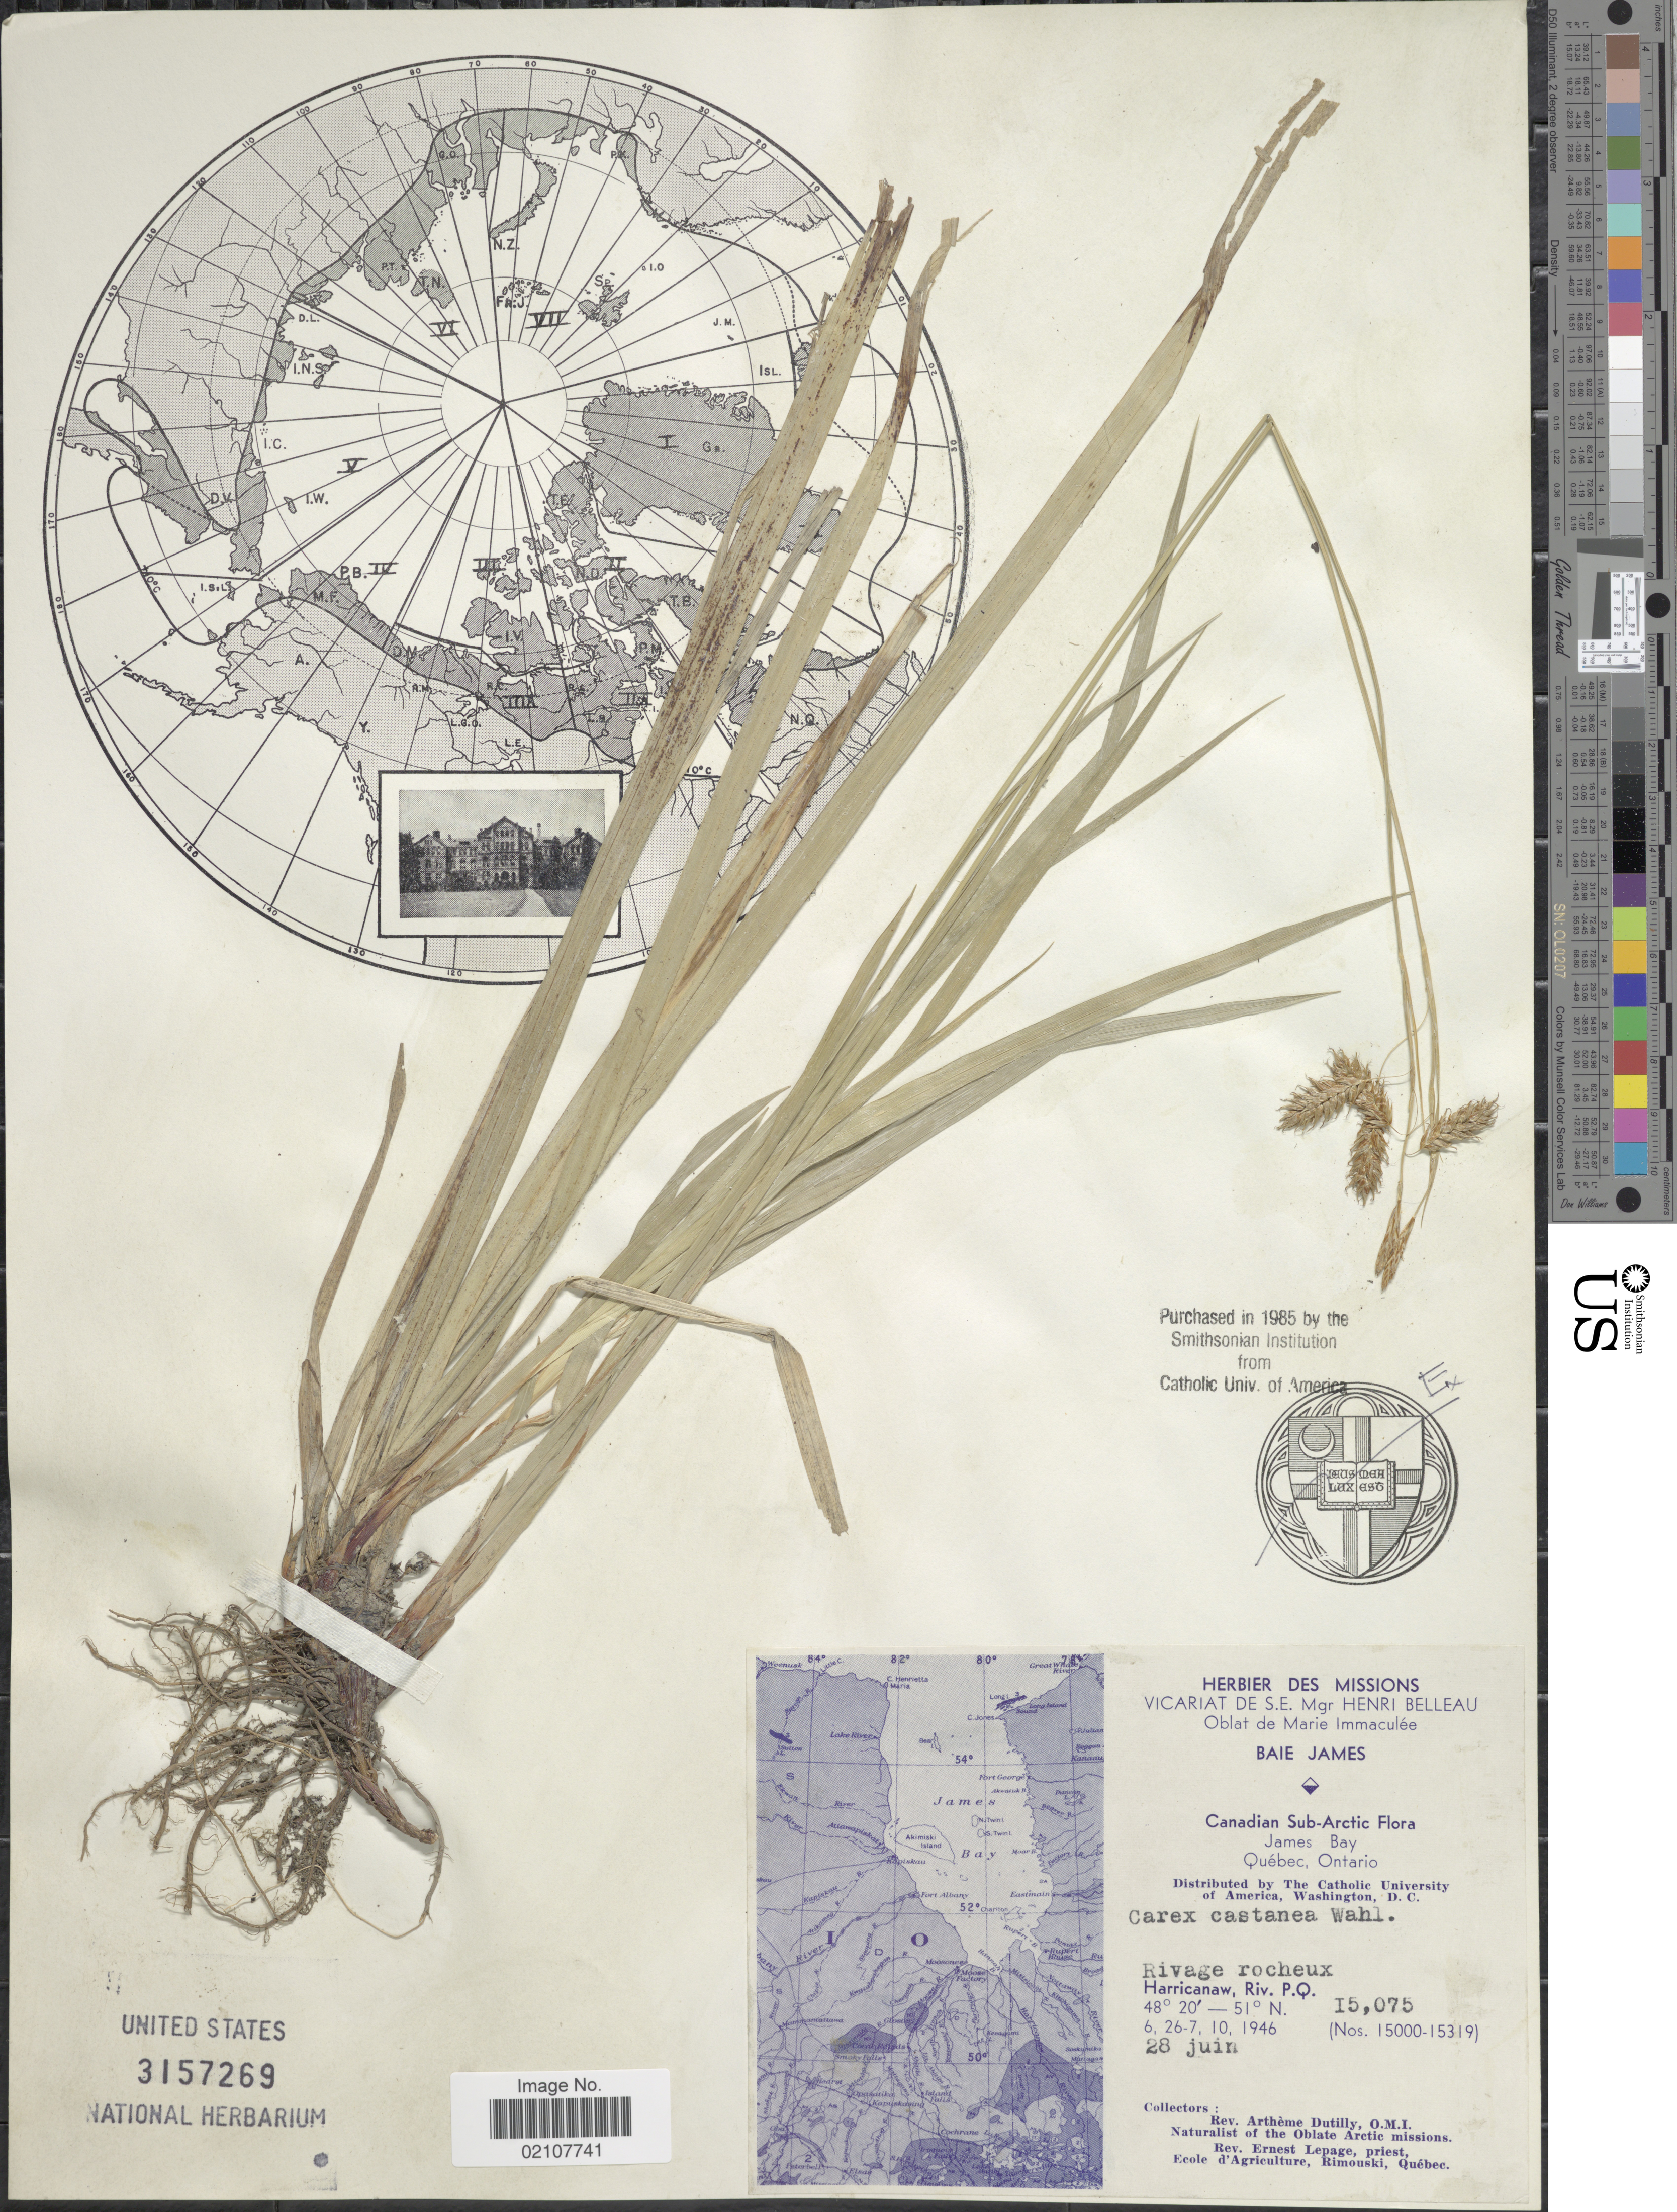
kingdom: Plantae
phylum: Tracheophyta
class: Liliopsida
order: Poales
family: Cyperaceae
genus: Carex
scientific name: Carex castanea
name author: Wahlenb.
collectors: A. Dutilly & E. Lepage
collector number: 15075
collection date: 1946-06-28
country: Canada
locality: Canadian Sub-Arctic, James Bay, Quebec, Ontarrio, Rivage rocheaux, Harricanaw, Riv. P.Q.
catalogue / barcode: US 3157269